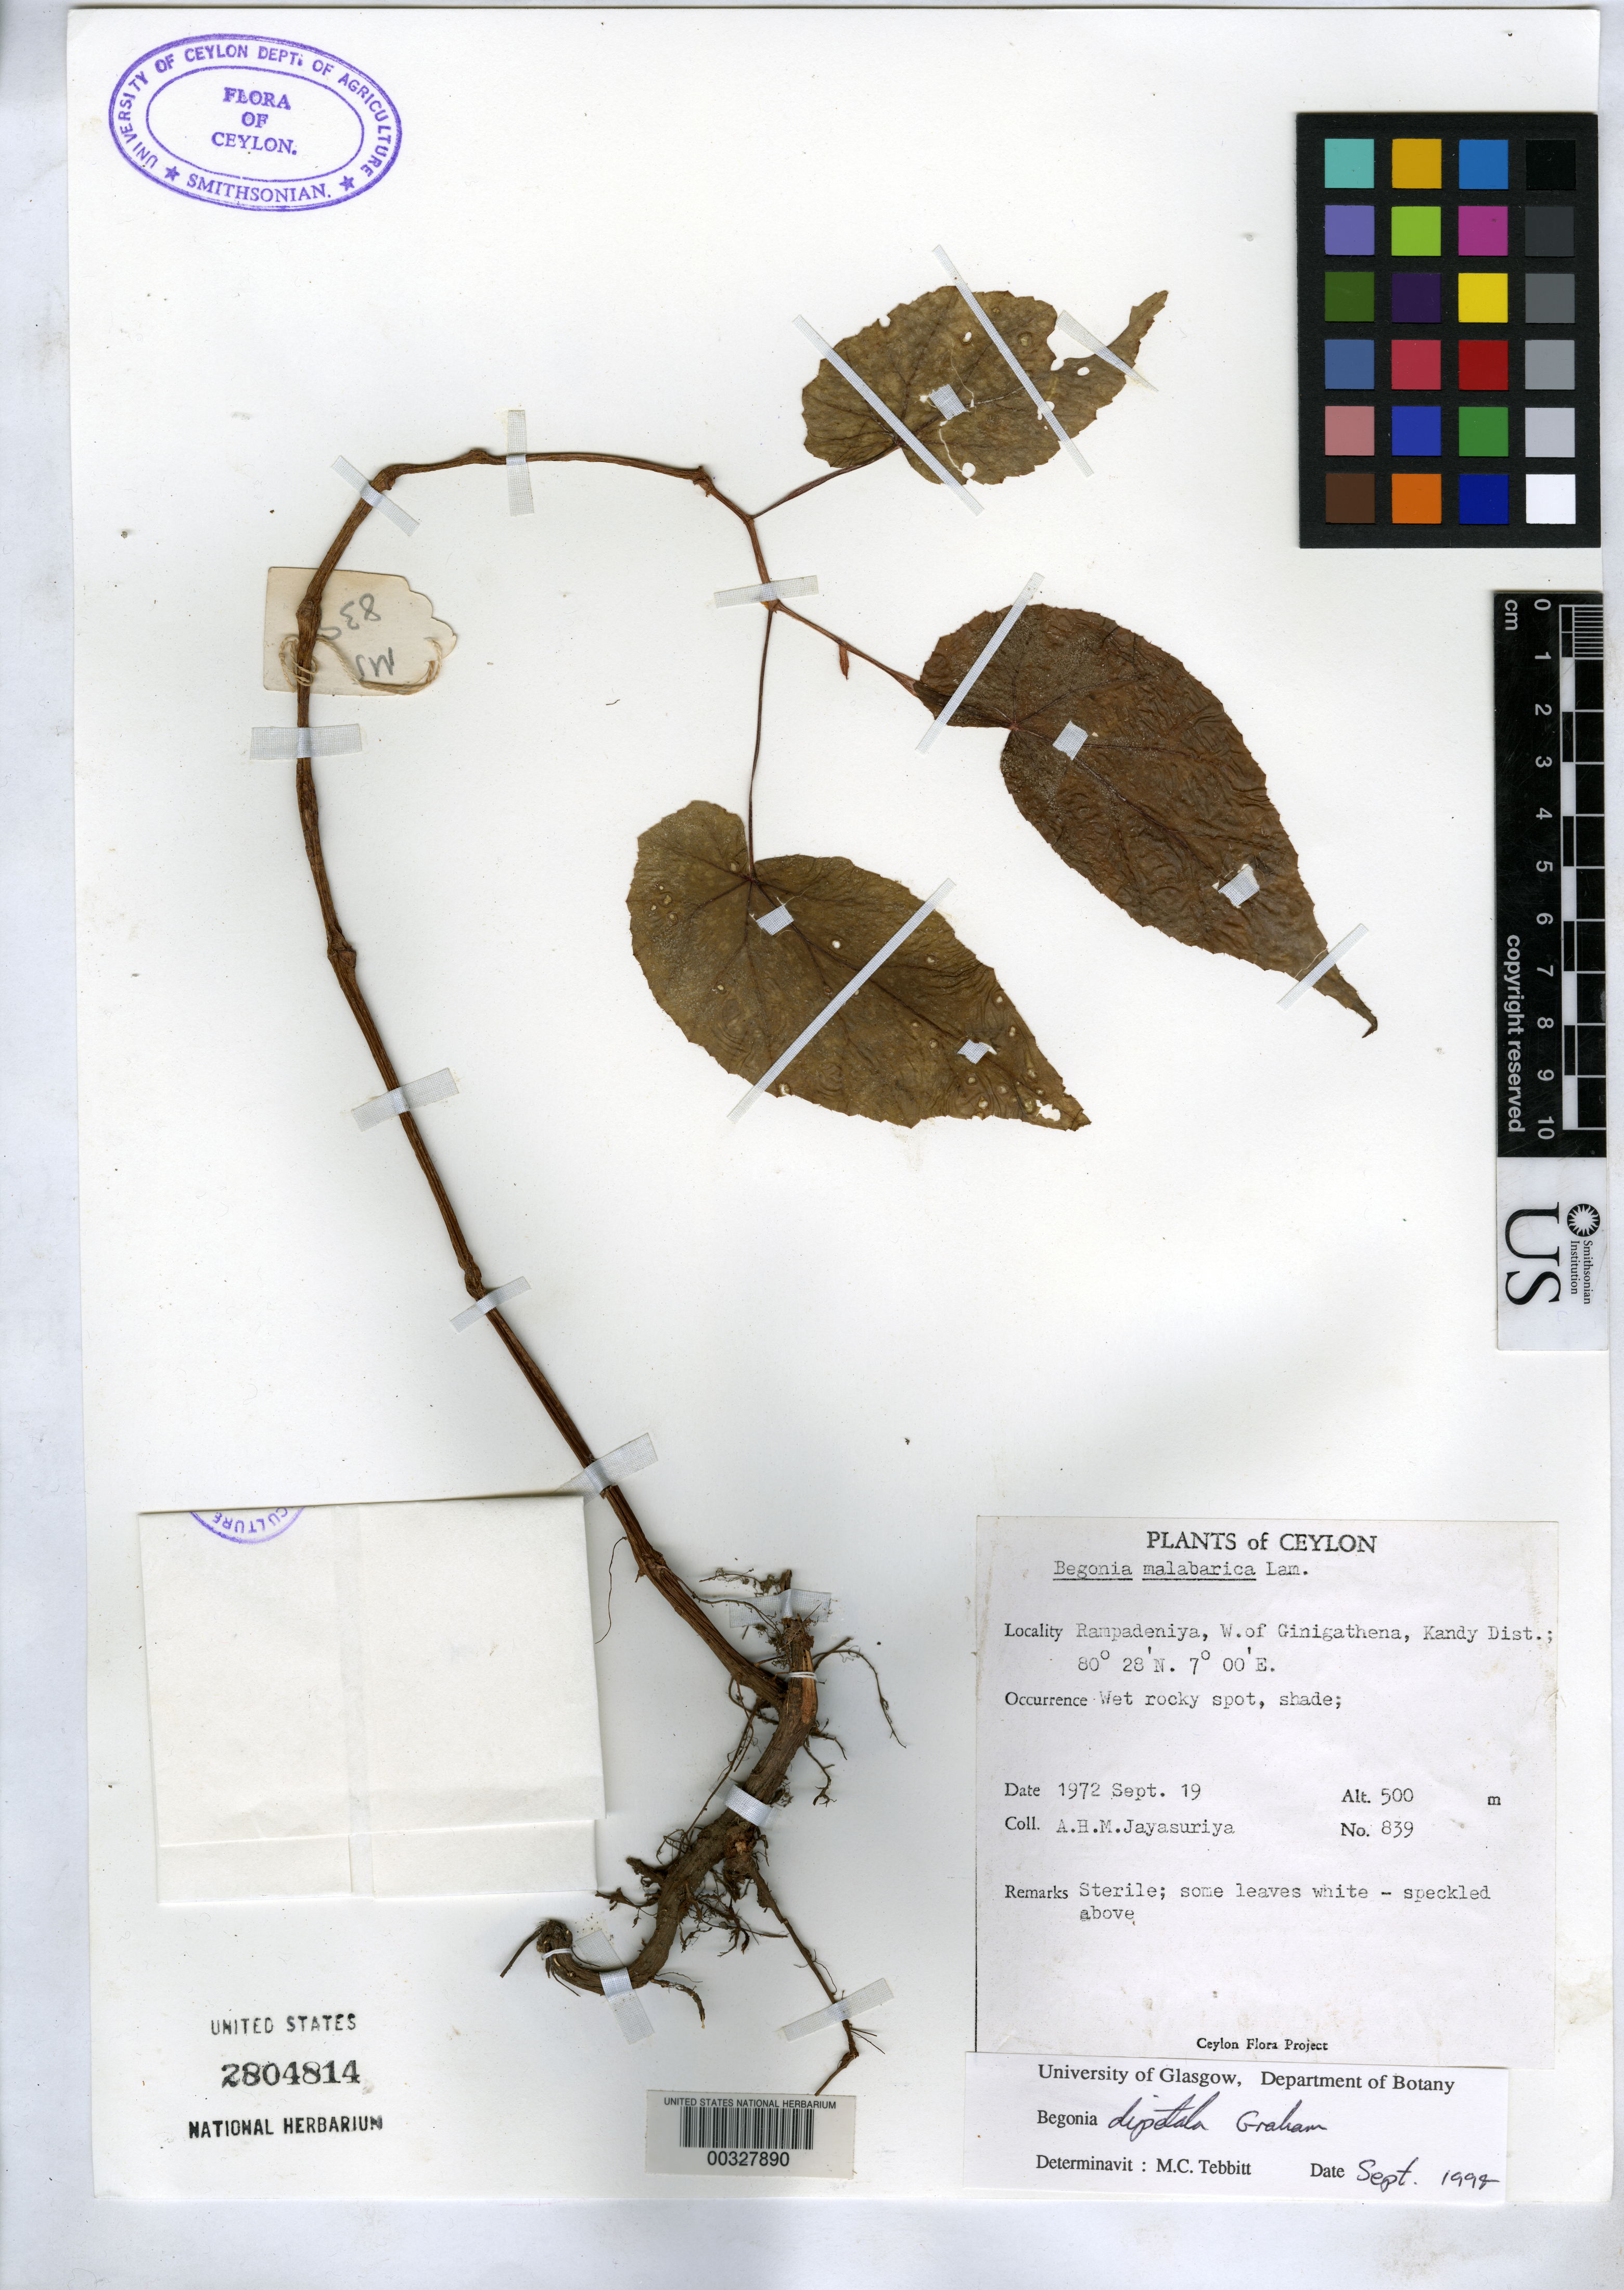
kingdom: Plantae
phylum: Tracheophyta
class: Magnoliopsida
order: Cucurbitales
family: Begoniaceae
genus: Begonia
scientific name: Begonia dipetala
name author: Graham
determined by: Tebbitt, M. C.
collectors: A. H. Jayasuriya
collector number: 839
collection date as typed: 19 Sep 1972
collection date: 1972-09-19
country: Sri Lanka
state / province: Central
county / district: Kandy Dist.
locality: Rampadeniya, w of ginigathena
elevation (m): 500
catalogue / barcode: US 2804814